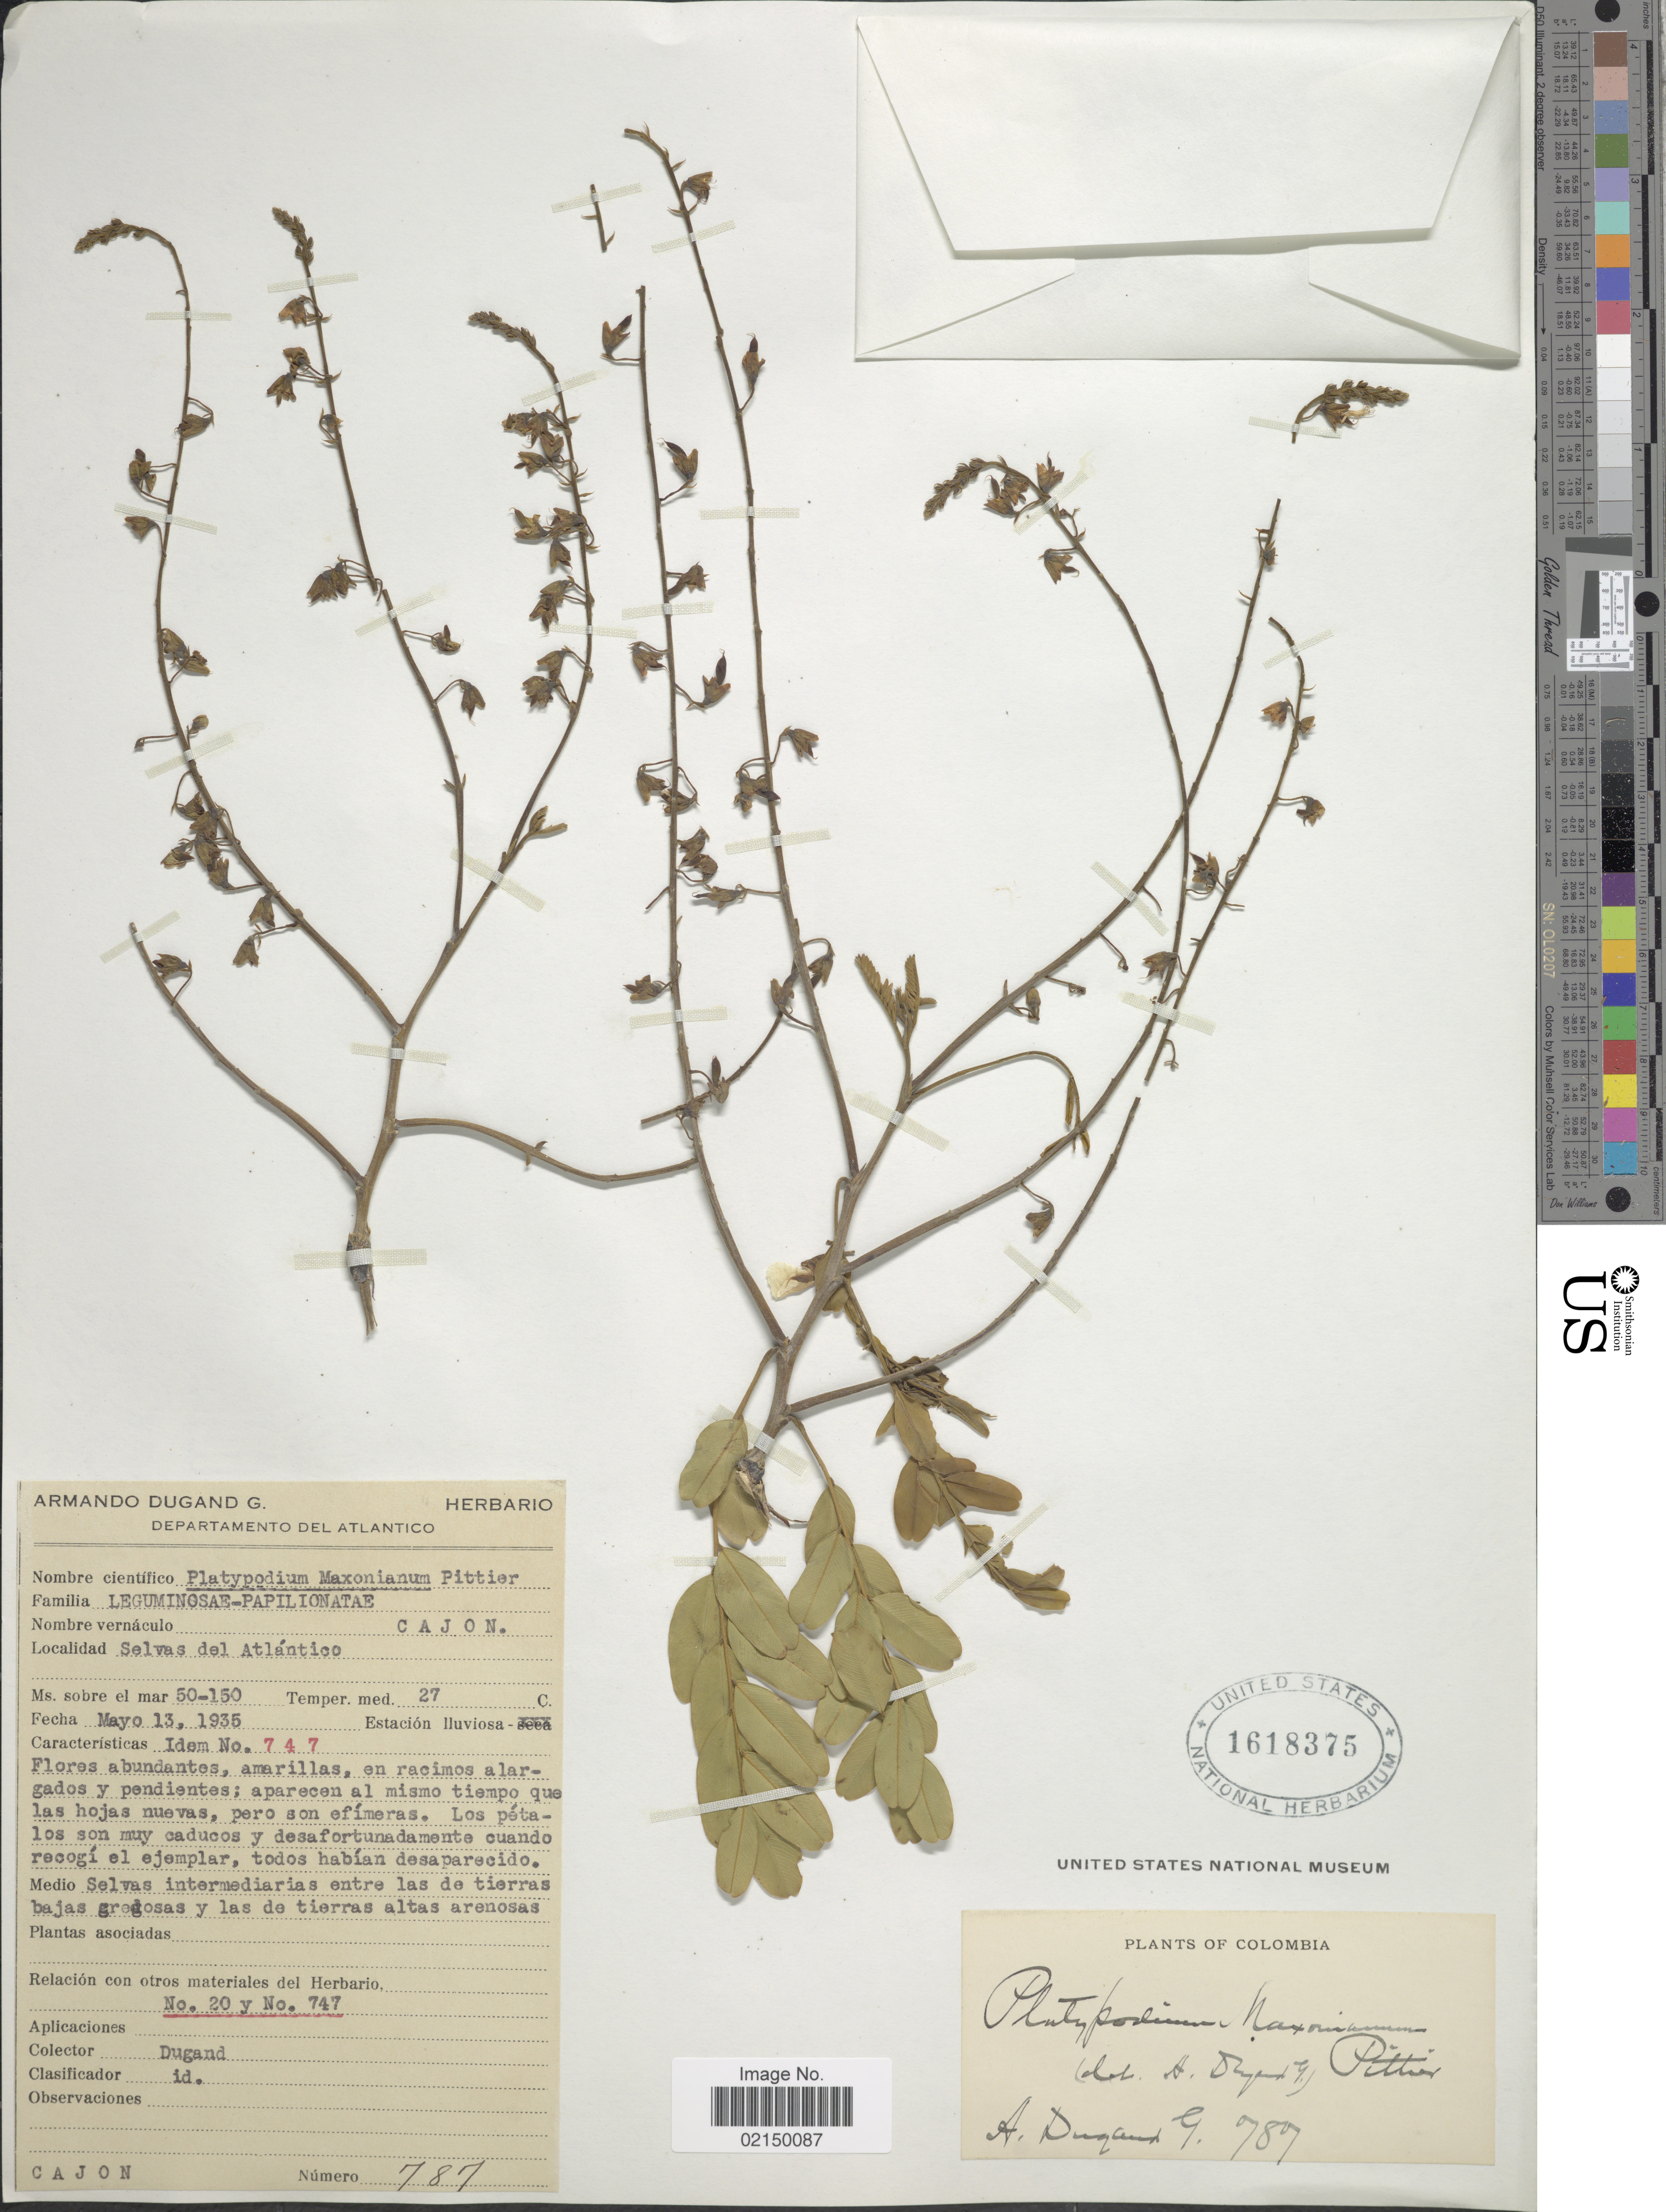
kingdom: Plantae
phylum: Tracheophyta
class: Magnoliopsida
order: Fabales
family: Fabaceae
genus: Platypodium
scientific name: Platypodium maxonianum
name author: Pittier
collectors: A. Dugand G.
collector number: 787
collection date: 1935-05-13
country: Colombia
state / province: Atlántico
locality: Selvas del Atlantico, selvas intermediarias entre las de tierras bajas gregosas y las de tierras altas arenosas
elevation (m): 50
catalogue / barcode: US 1618375